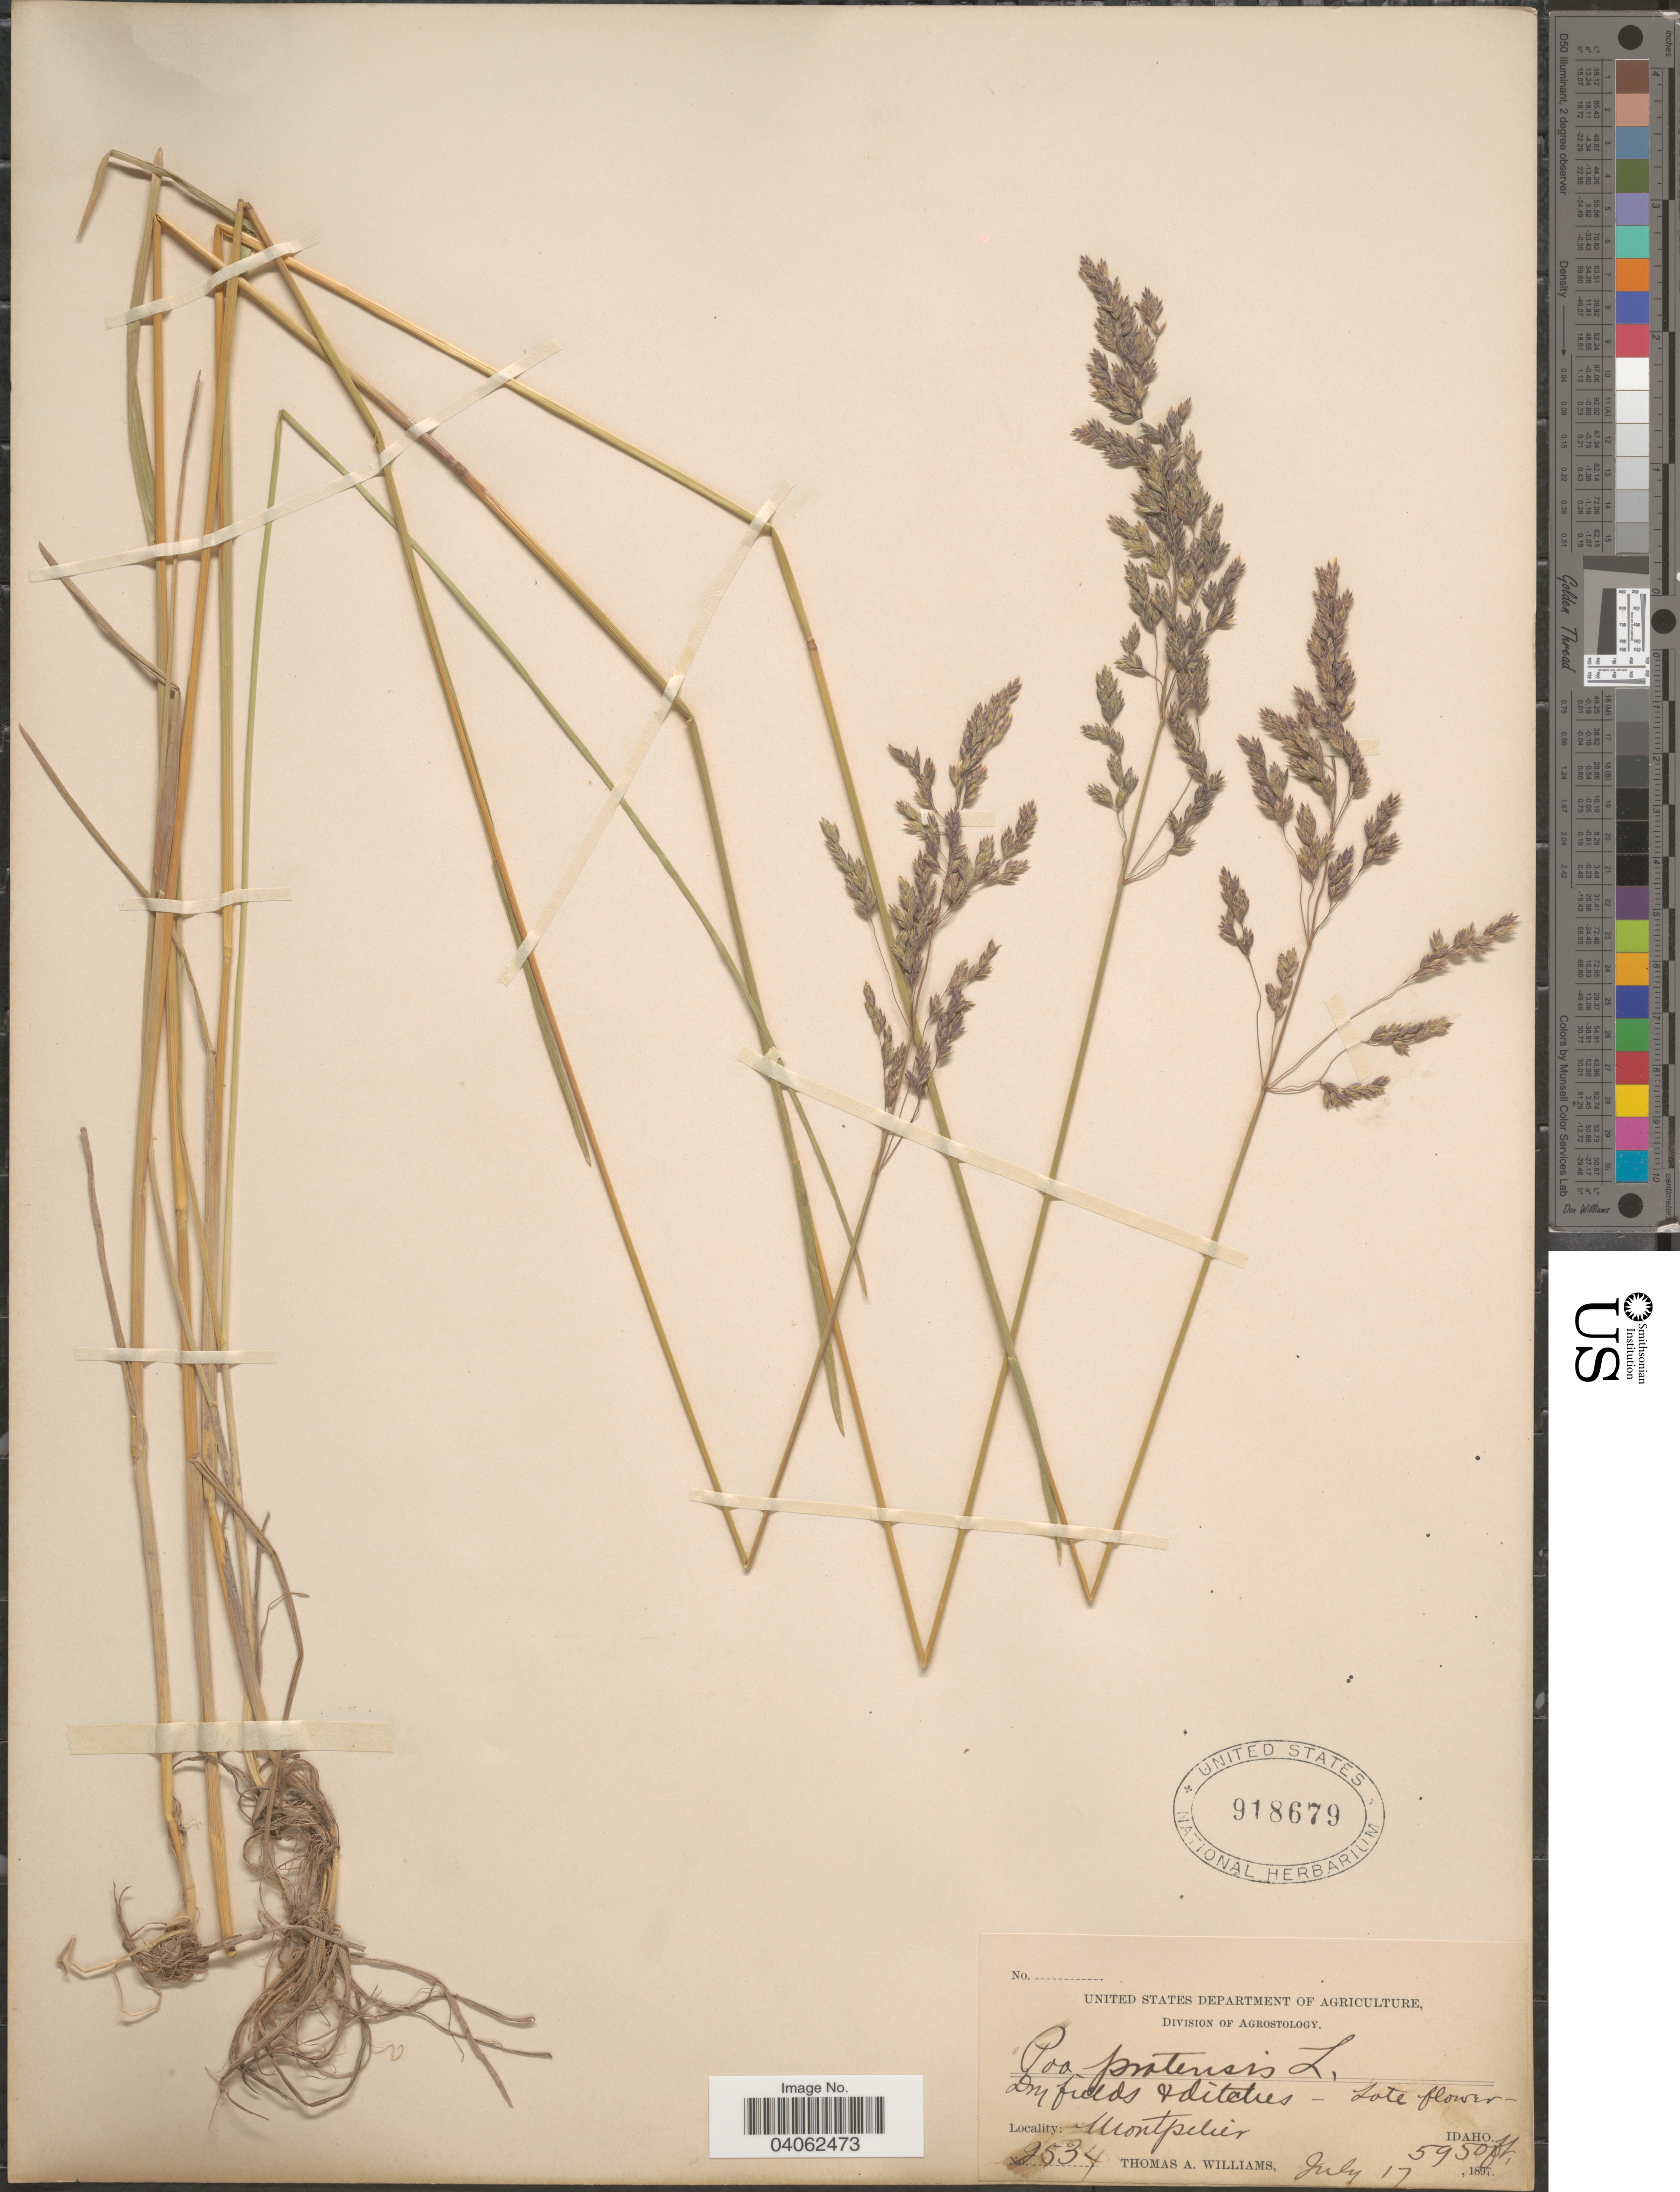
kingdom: Plantae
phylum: Tracheophyta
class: Liliopsida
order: Poales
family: Poaceae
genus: Poa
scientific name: Poa pratensis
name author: L.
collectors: T. A. Williams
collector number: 2534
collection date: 1897-07-17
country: United States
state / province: Idaho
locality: Montpelier.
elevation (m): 1814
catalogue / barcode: US 918679